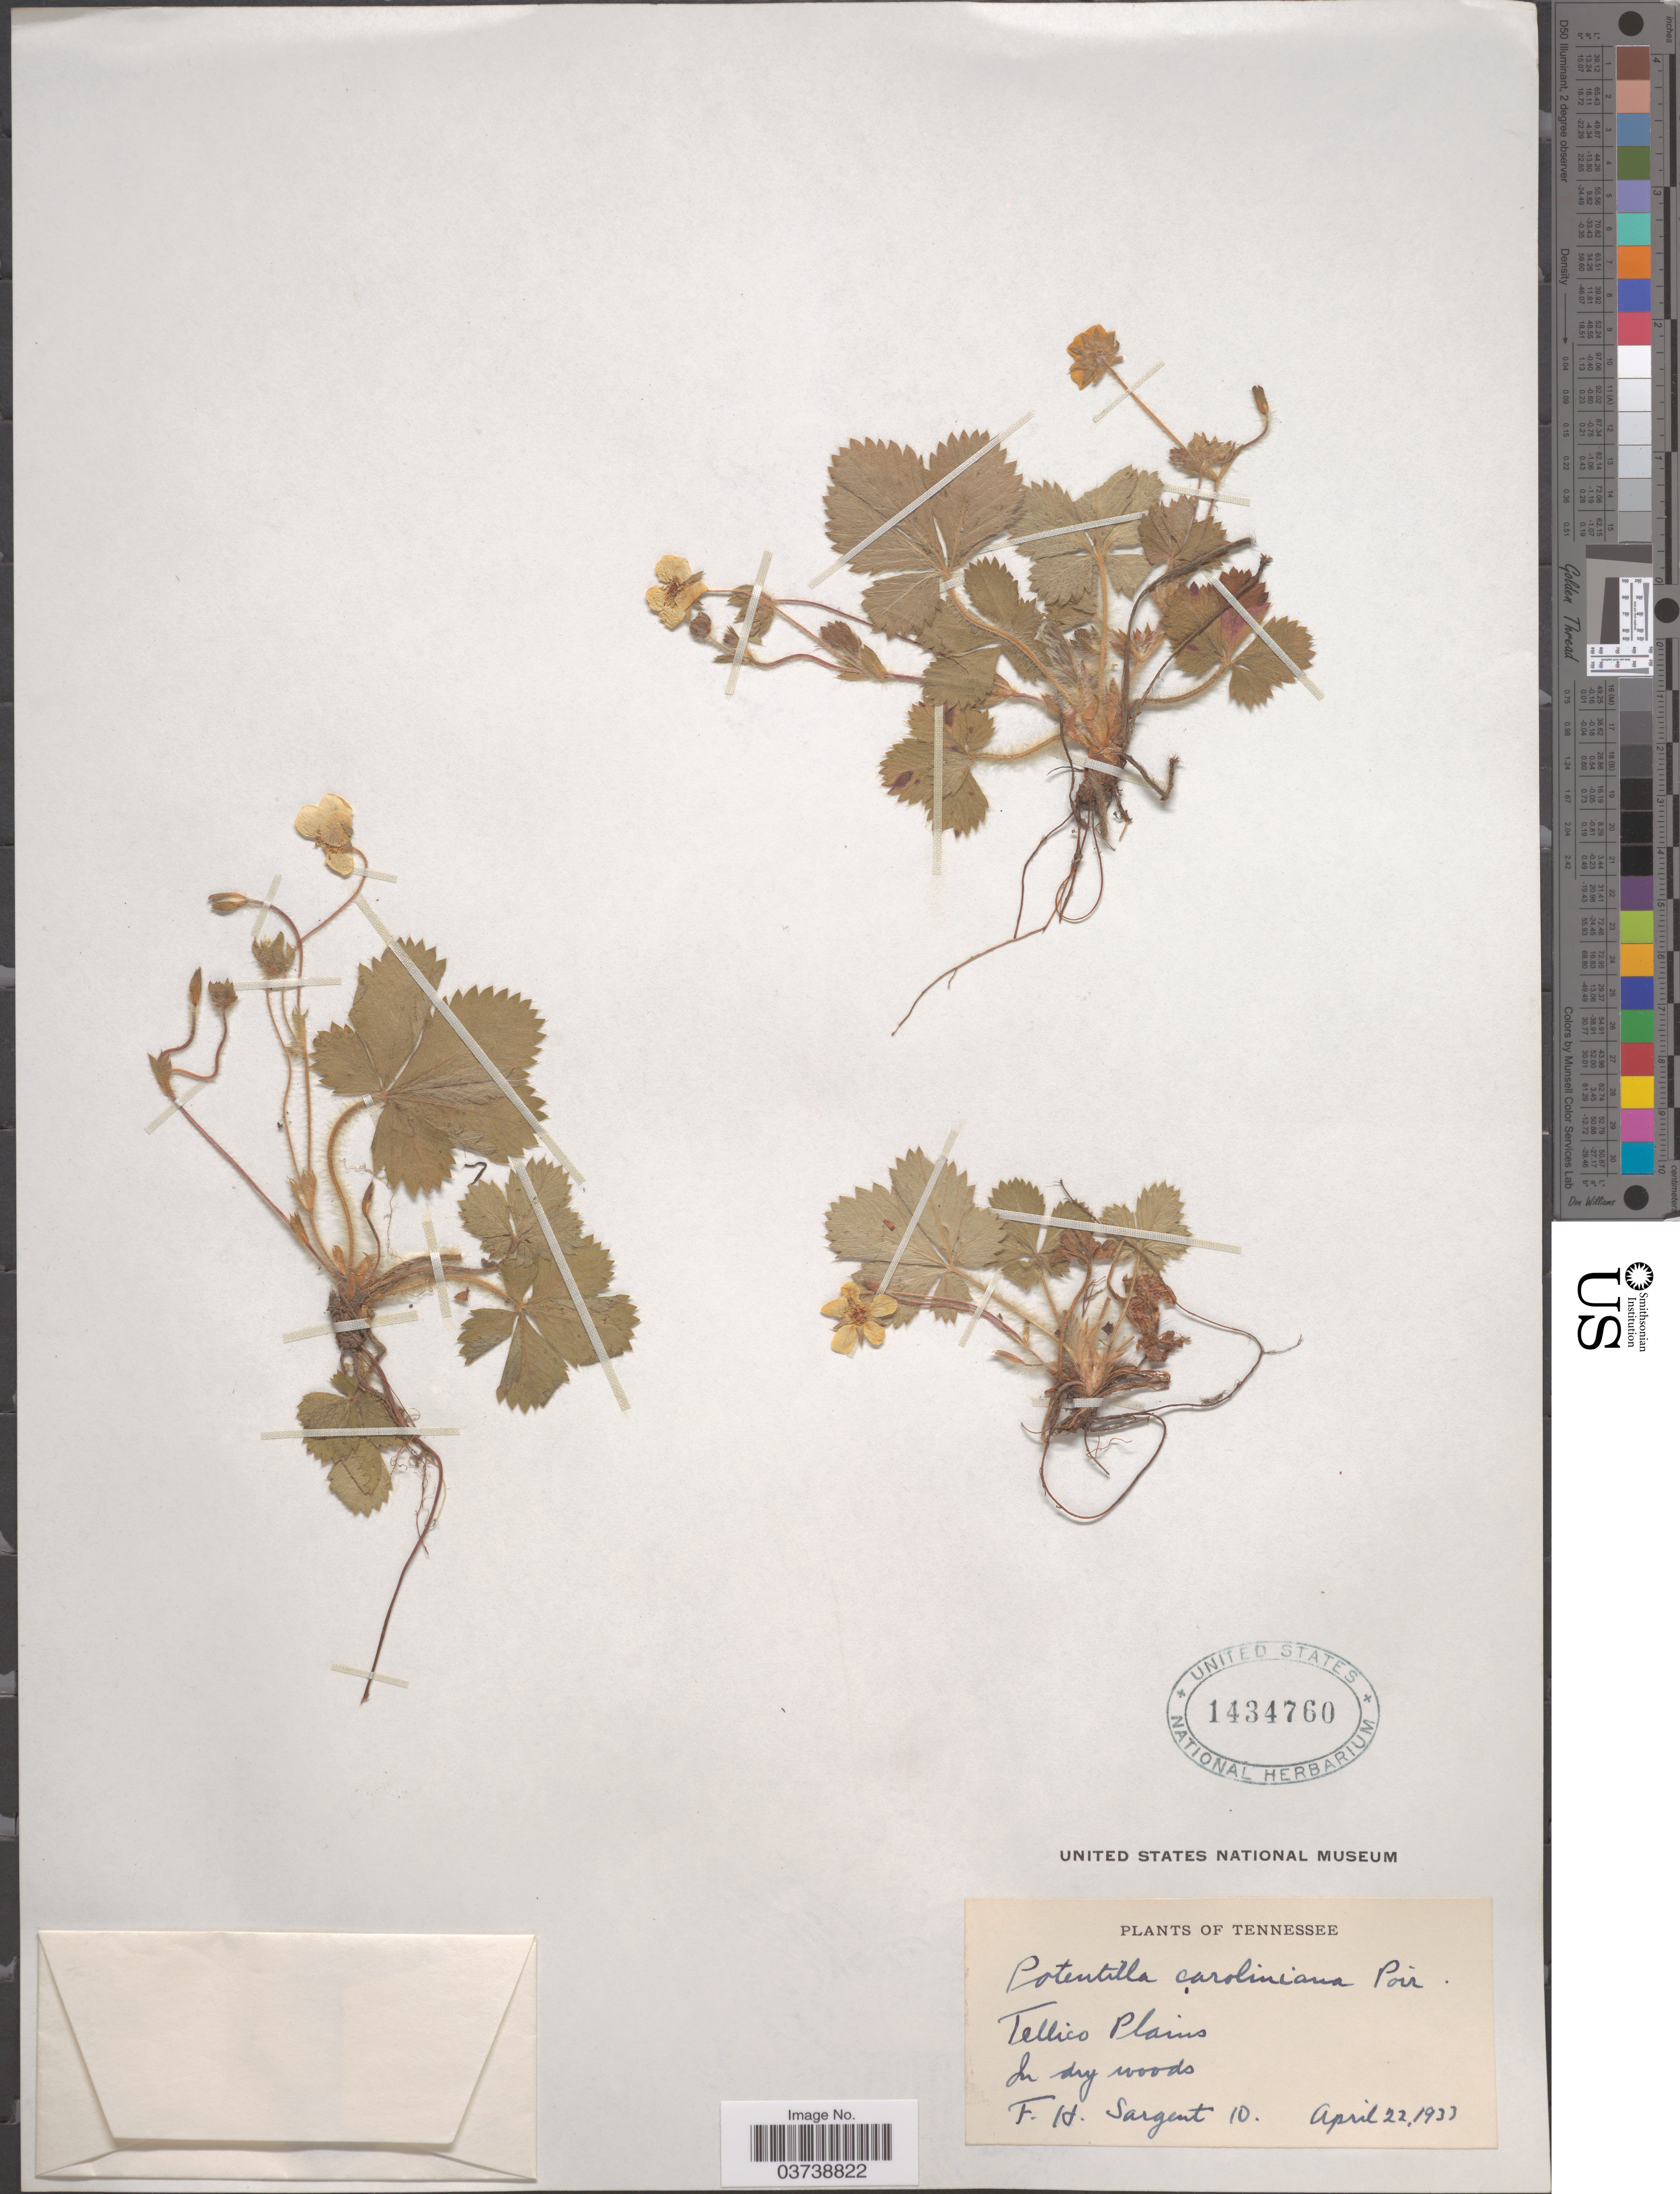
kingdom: Plantae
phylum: Tracheophyta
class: Magnoliopsida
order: Rosales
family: Rosaceae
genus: Potentilla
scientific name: Potentilla caroliniana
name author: Poir.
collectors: F. H. Sargent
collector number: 10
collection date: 1933-04-22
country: United States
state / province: Tennessee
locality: Tellico Plains.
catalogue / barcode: US 1434760